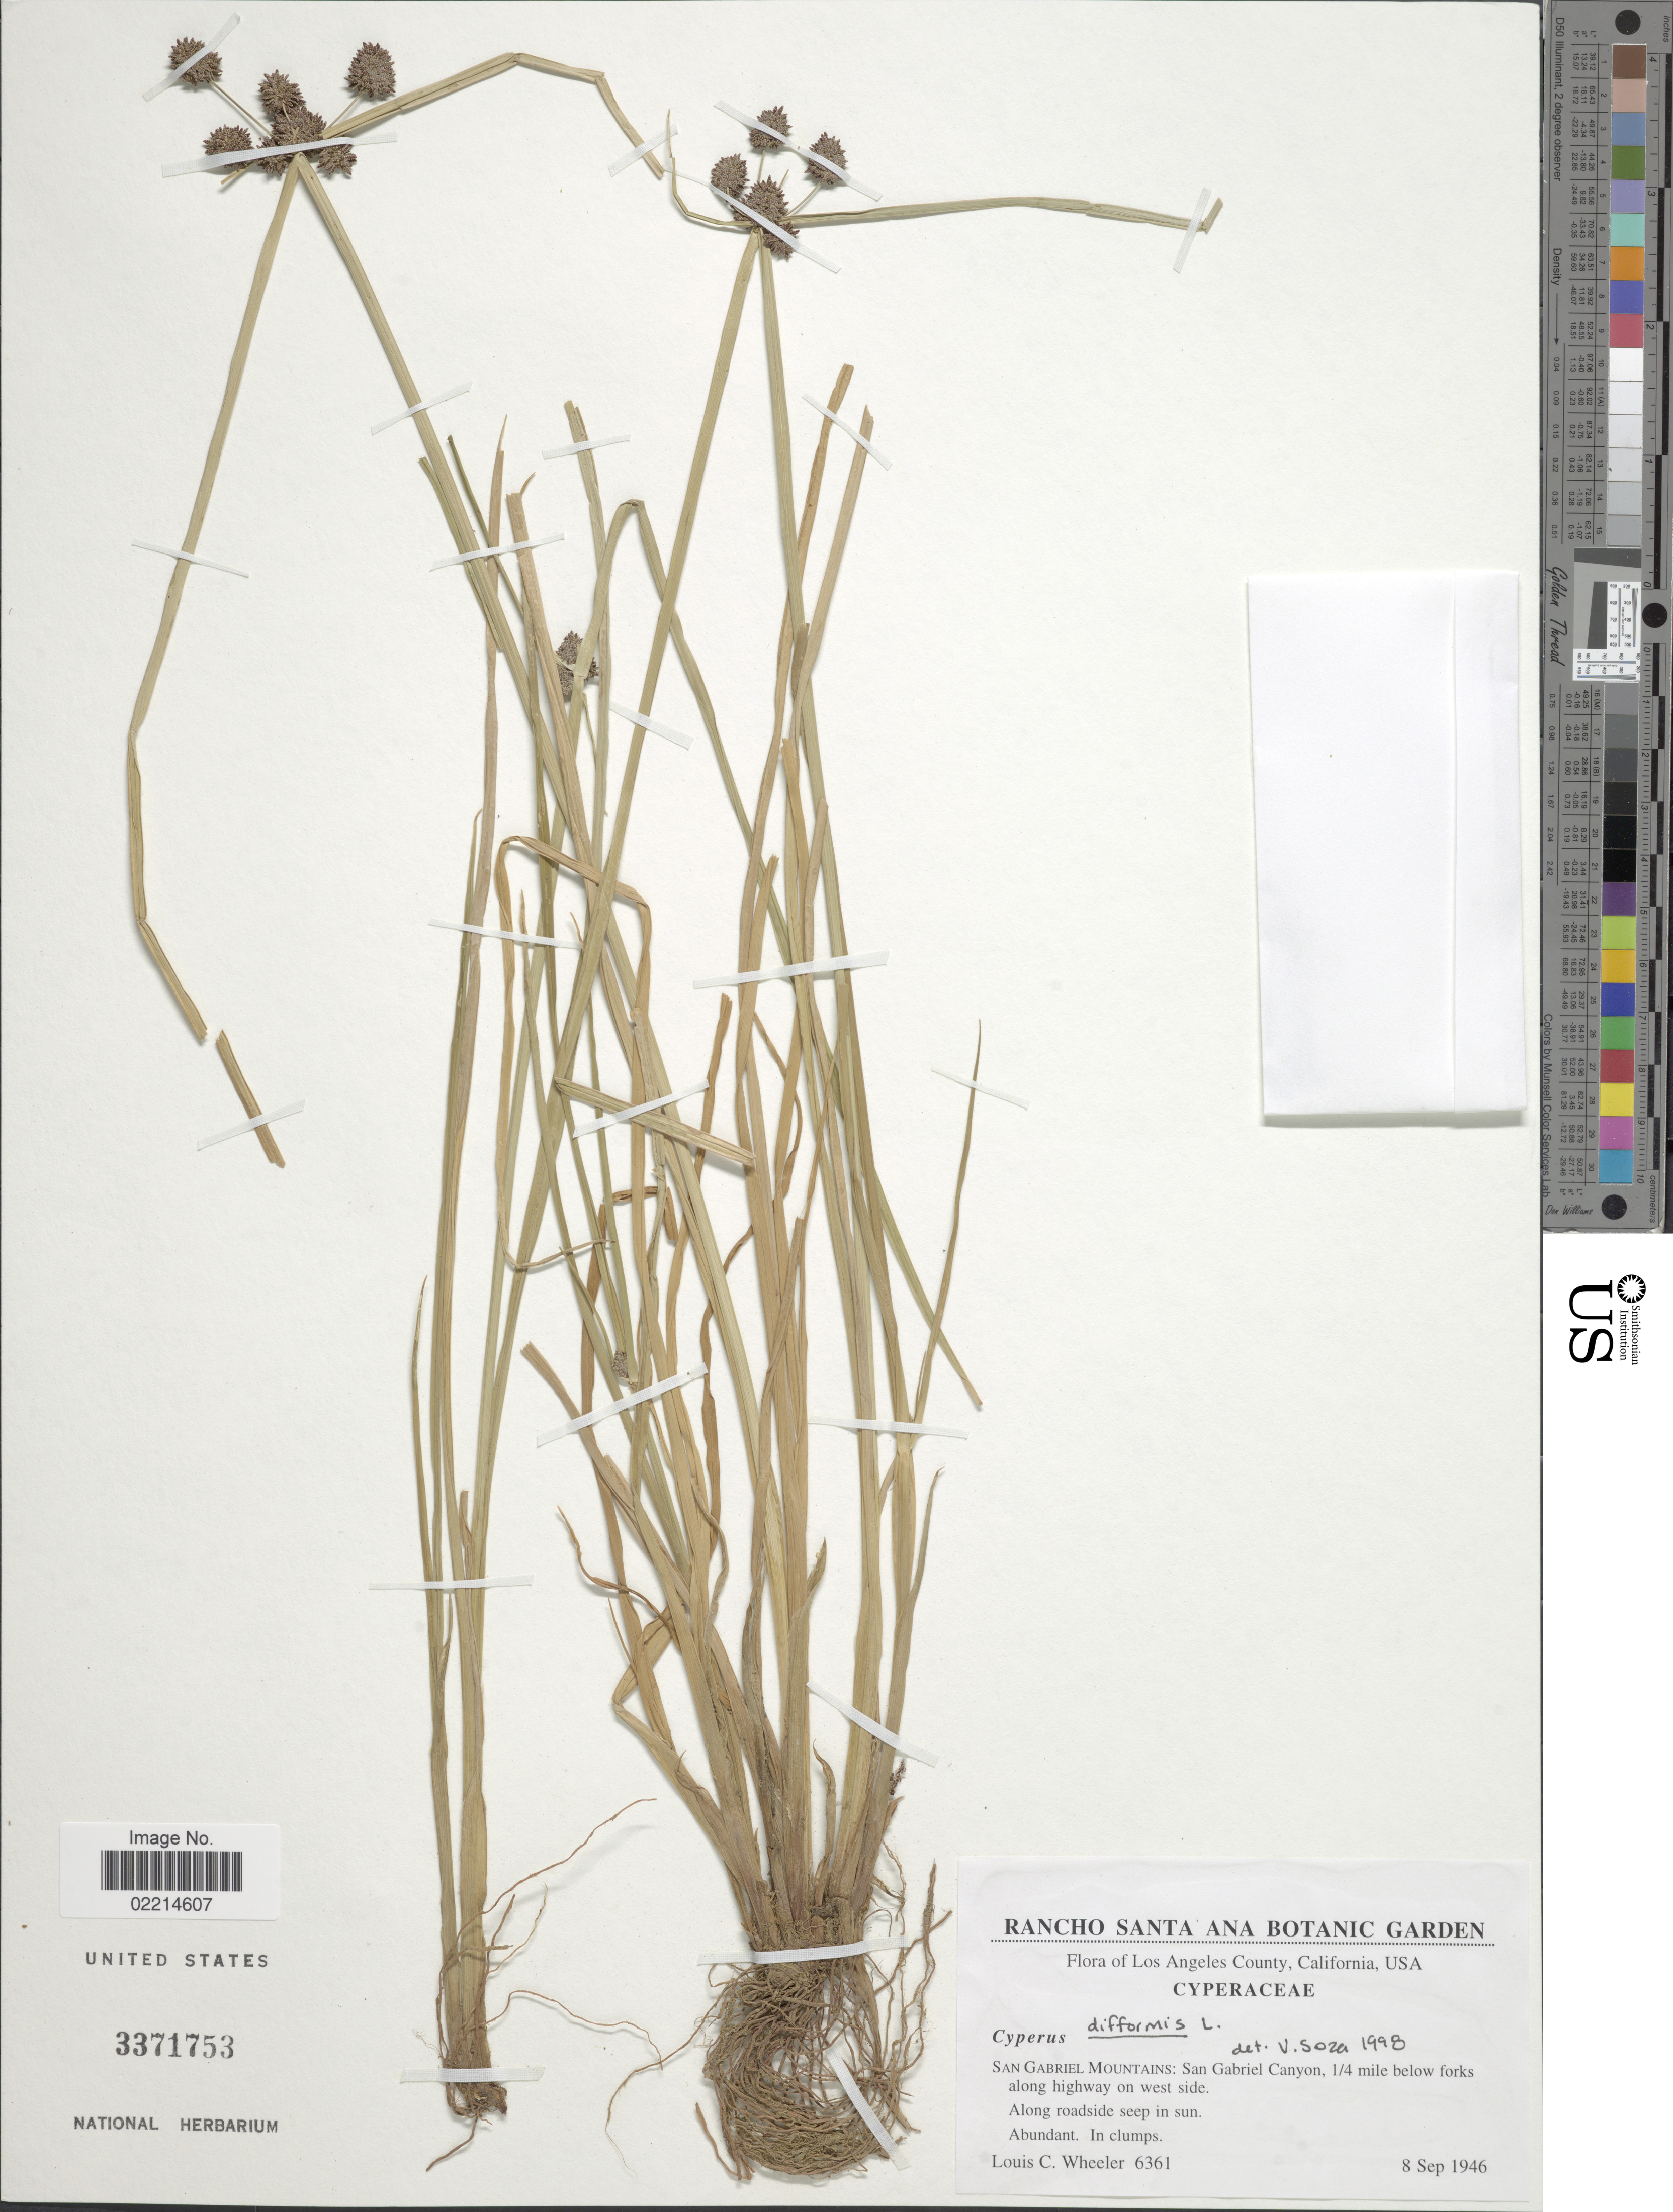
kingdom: Plantae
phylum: Tracheophyta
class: Liliopsida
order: Poales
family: Cyperaceae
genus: Cyperus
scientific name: Cyperus difformis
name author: L.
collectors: L. C. Wheeler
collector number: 6361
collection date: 1946-09-08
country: United States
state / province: California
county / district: Los Angeles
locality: Los Angeles County. San Gabriel Mountains: San Gabriel Canyon, 1/4 mile below forks along highway on west side. Along roadside seep in sun.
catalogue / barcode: US 3371753